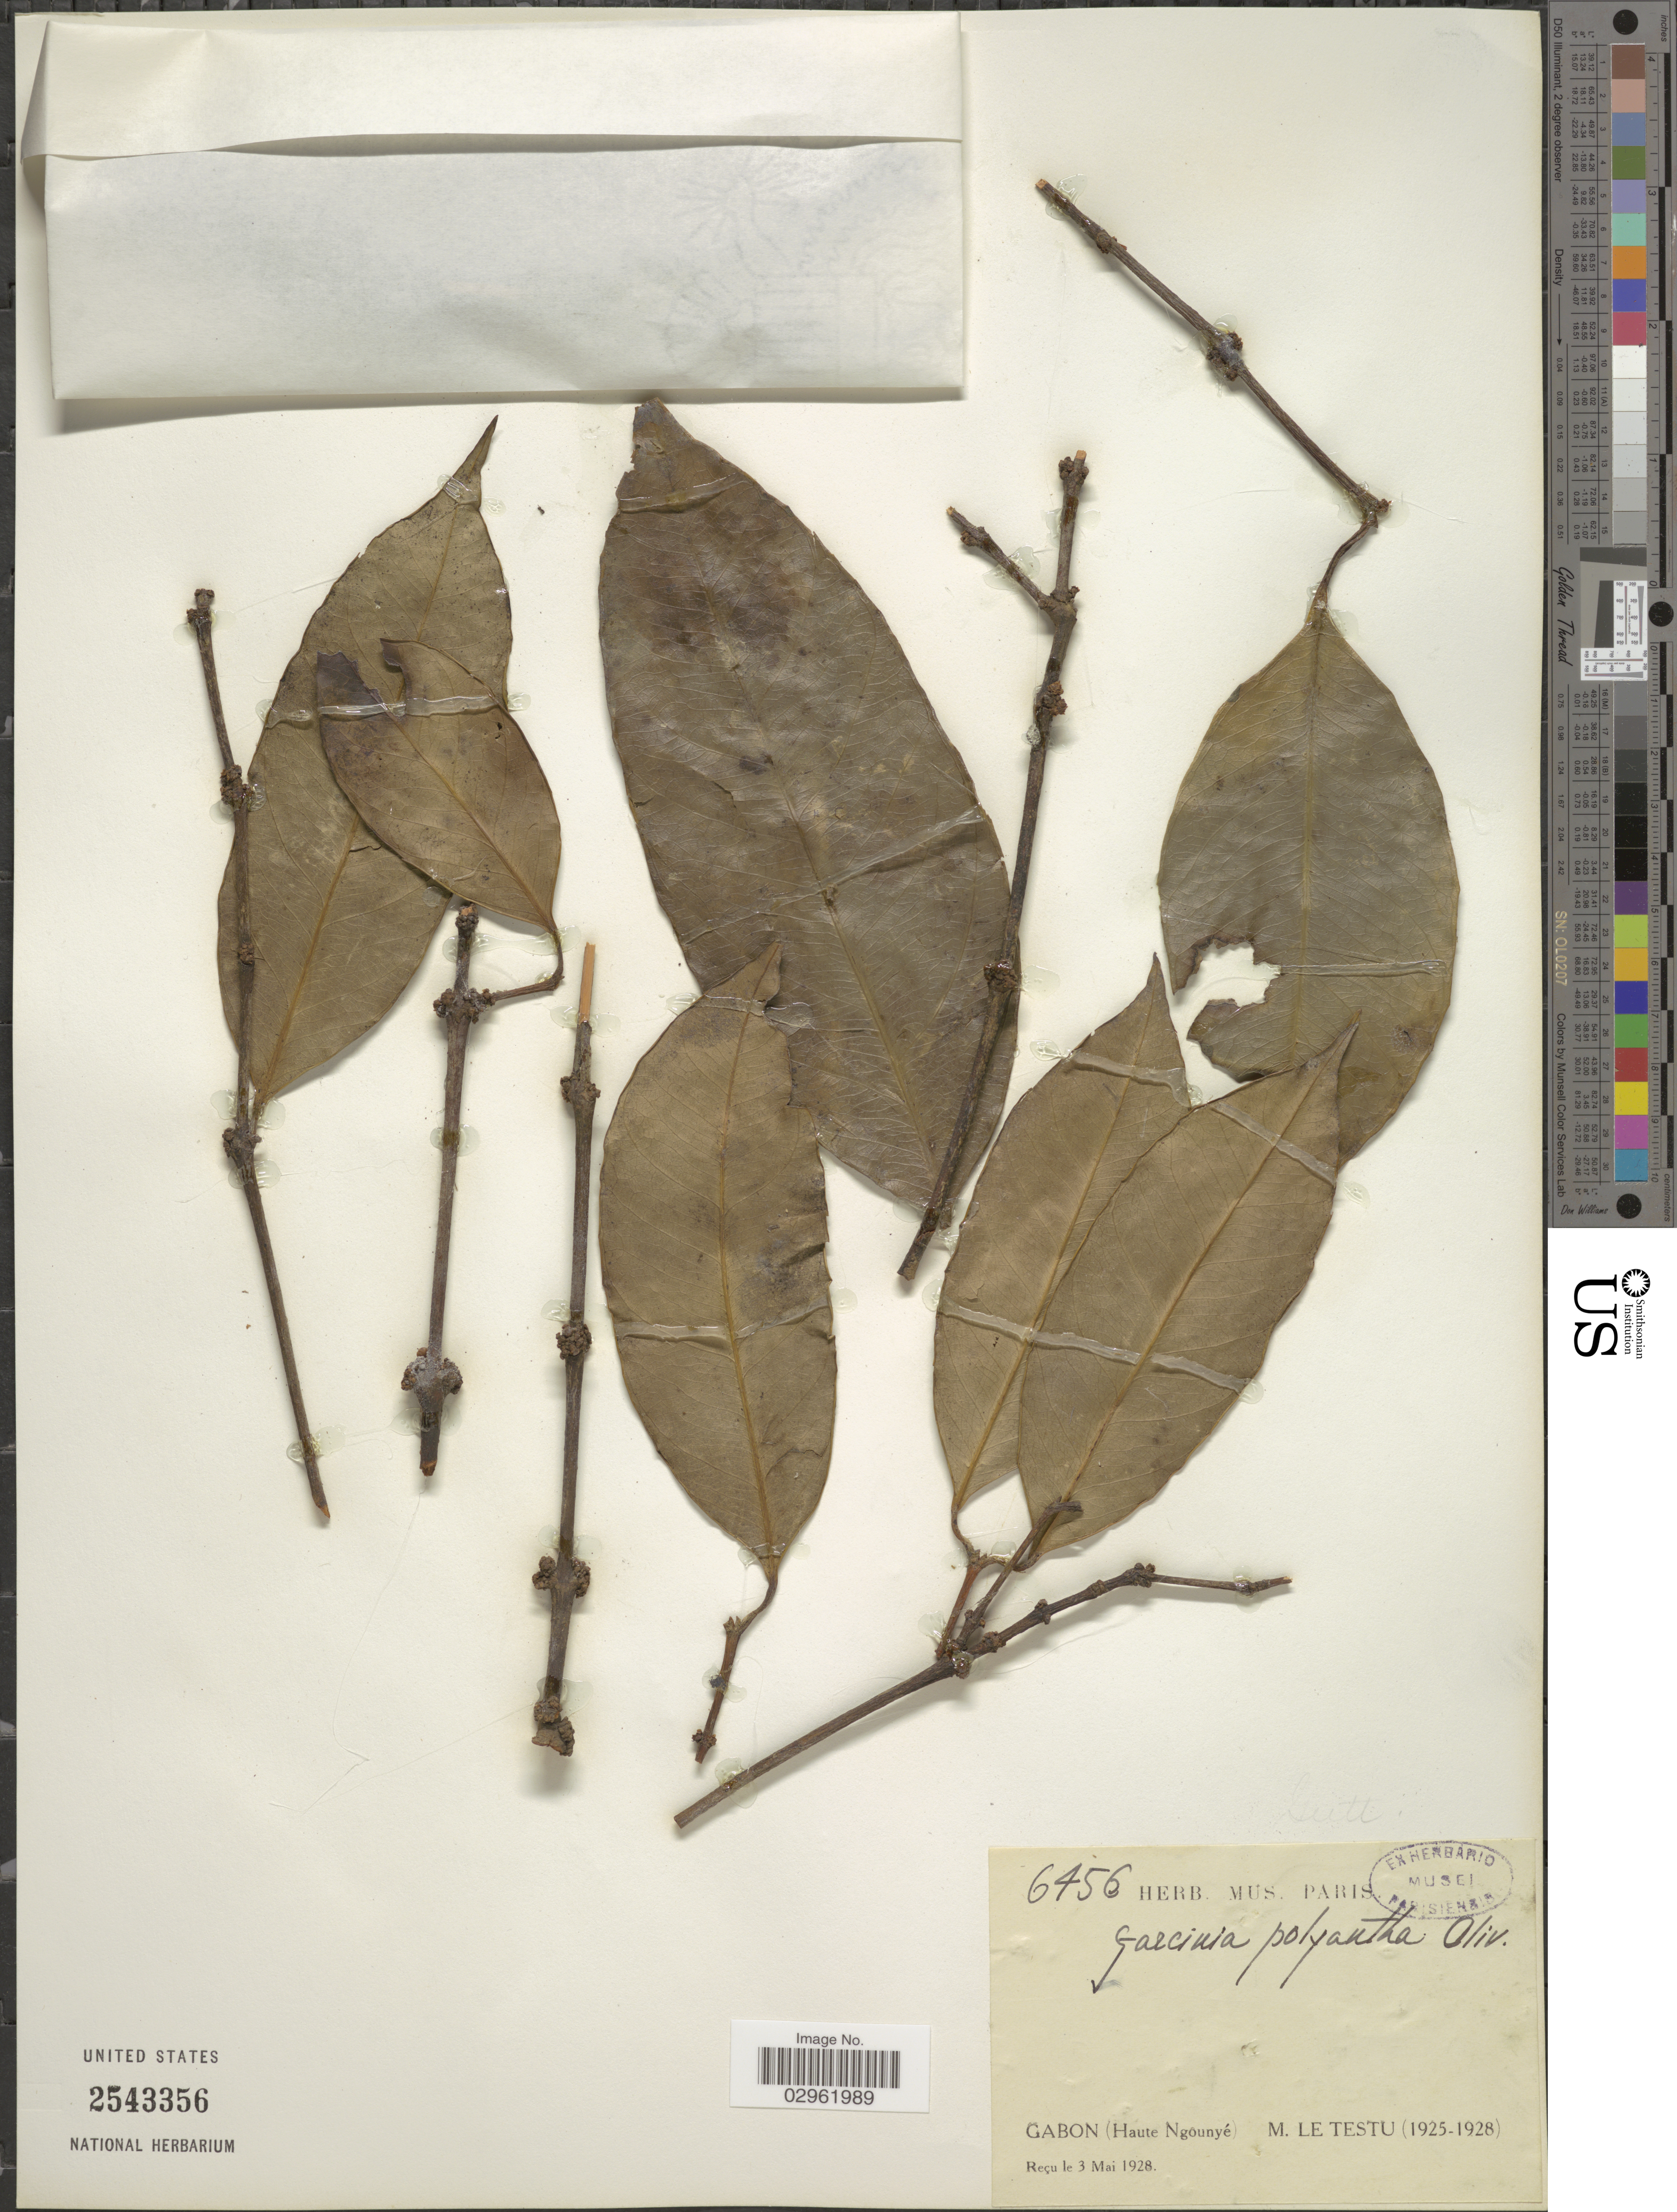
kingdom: Plantae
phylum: Tracheophyta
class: Magnoliopsida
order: Malpighiales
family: Clusiaceae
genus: Garcinia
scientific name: Garcinia polyantha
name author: Oliv.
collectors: M. Le Testu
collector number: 6456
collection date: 1925/1928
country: Gabon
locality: Haute Ngounyé.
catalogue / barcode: US 2543356